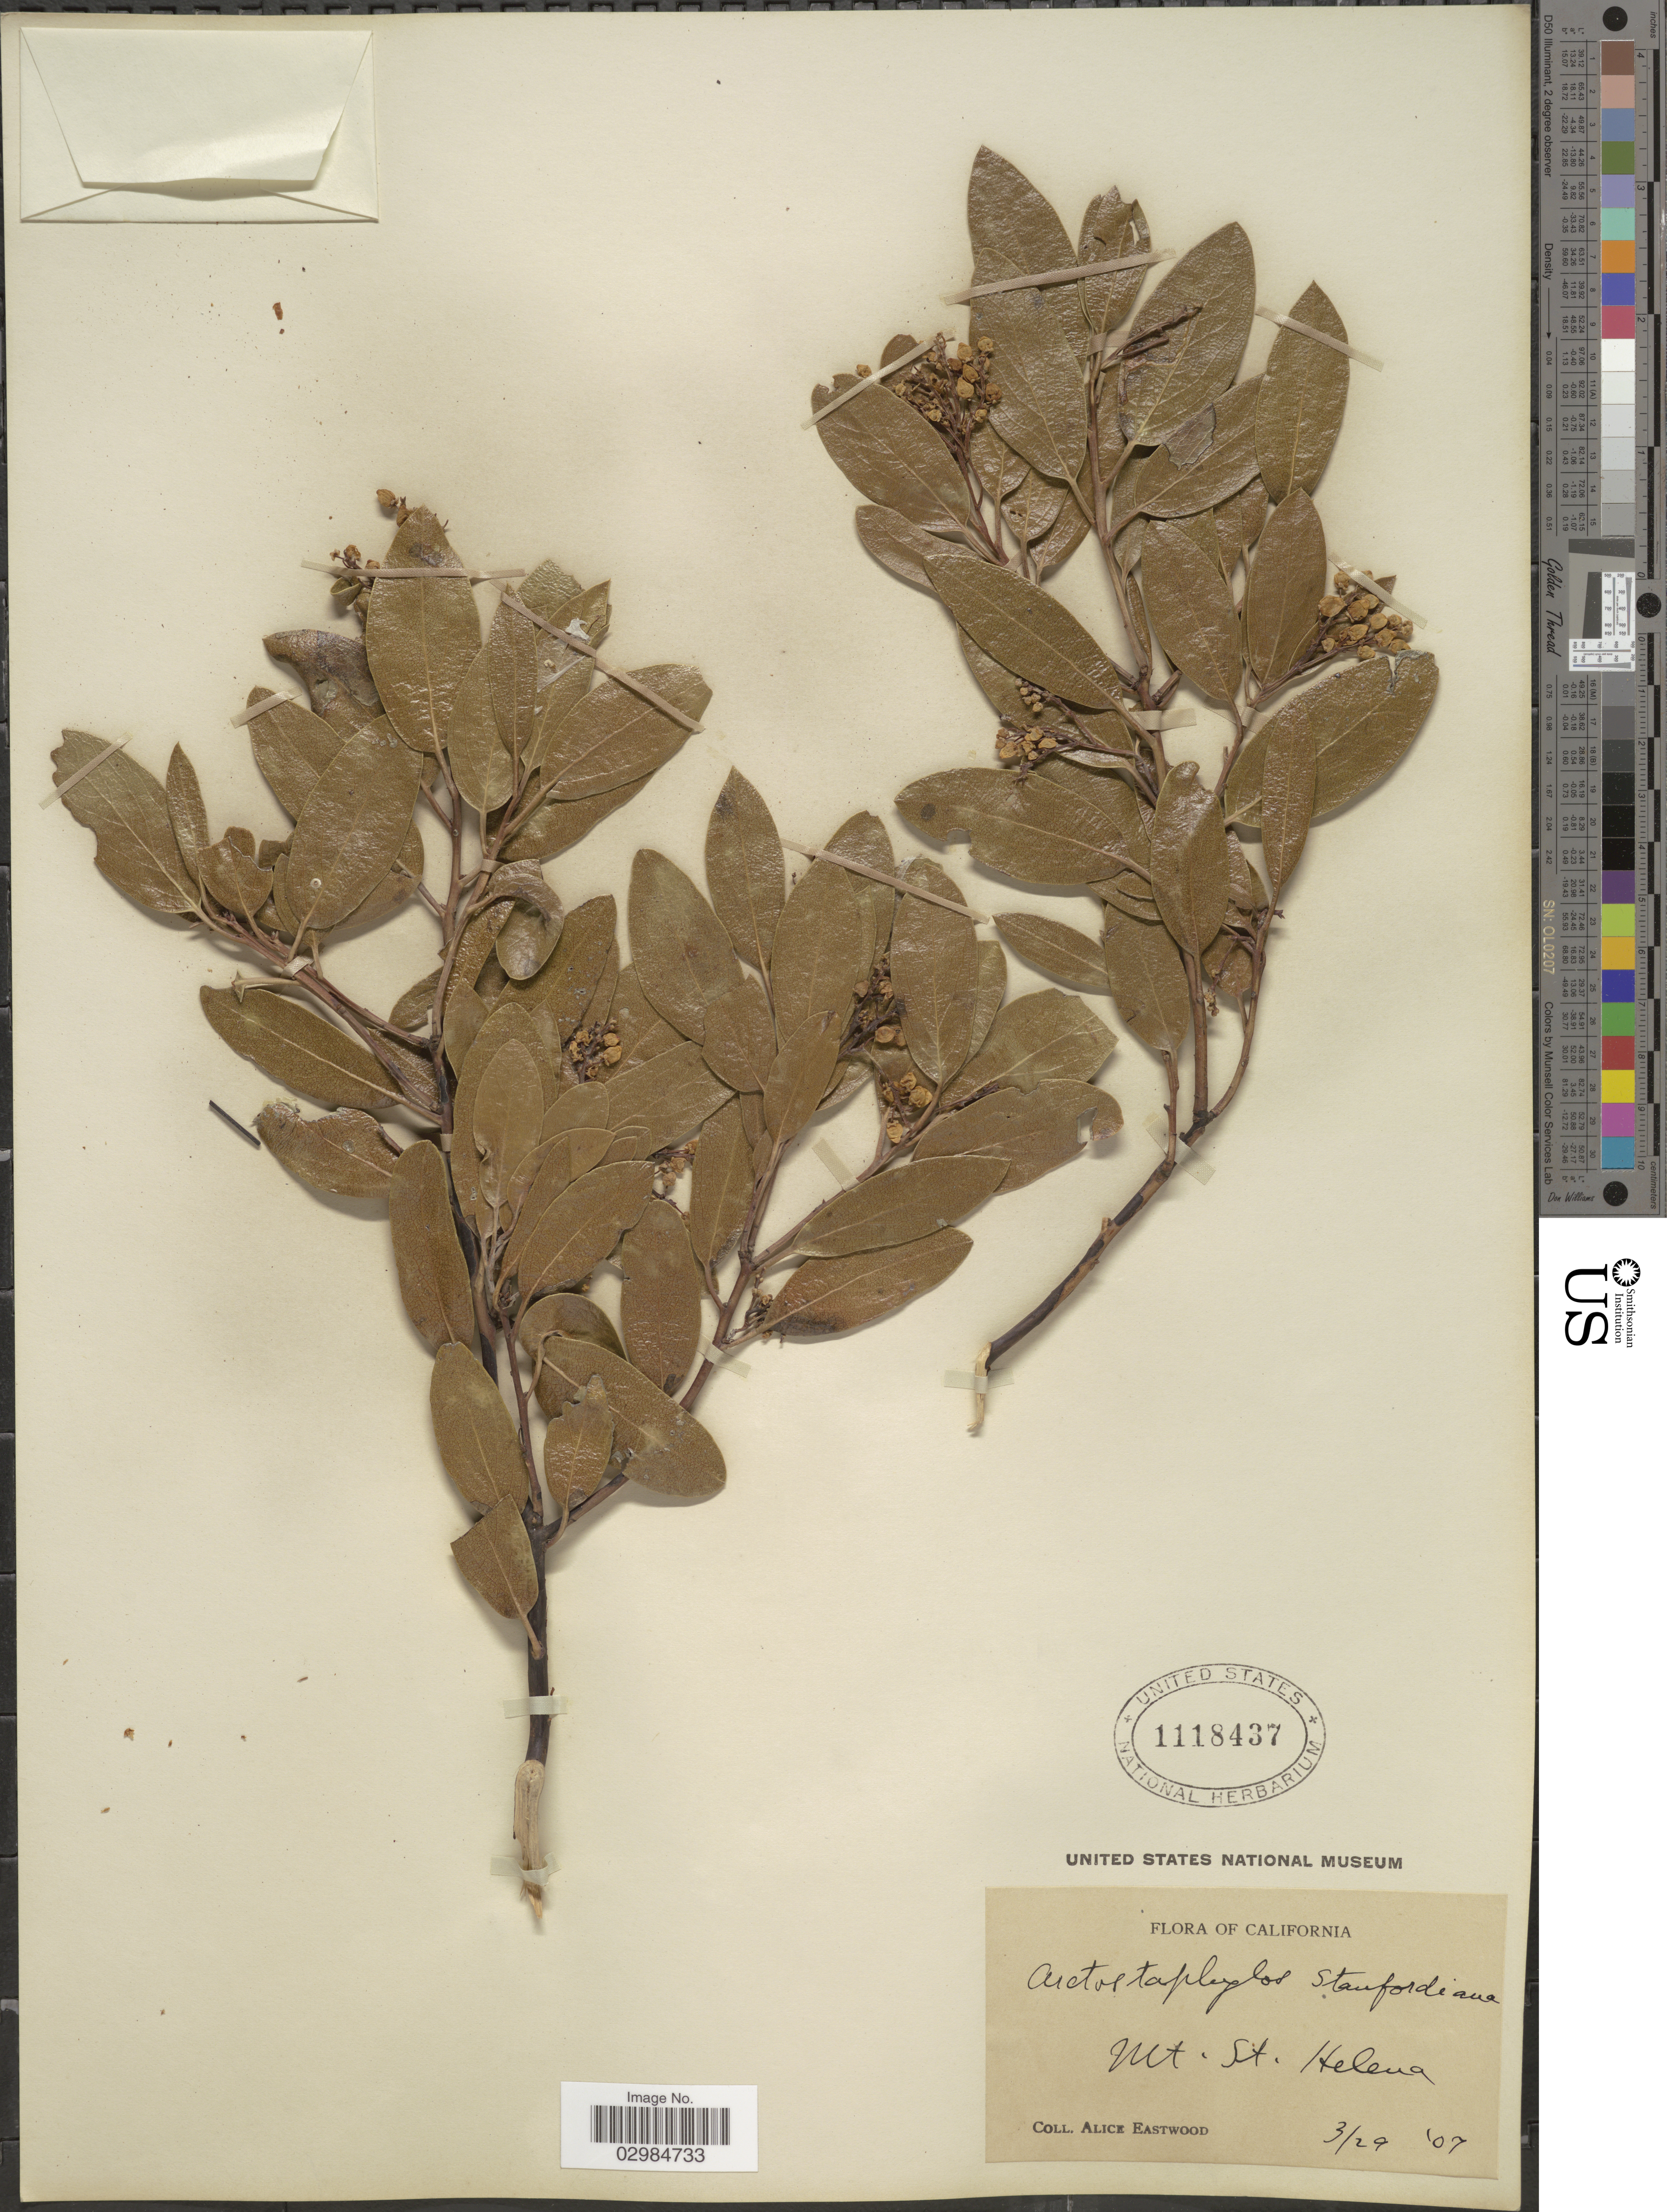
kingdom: Plantae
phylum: Tracheophyta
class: Magnoliopsida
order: Ericales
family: Ericaceae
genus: Arctostaphylos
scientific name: Arctostaphylos stanfordiana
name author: Parry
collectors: A. Eastwood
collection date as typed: Transcribed d/m/y: 29/3/7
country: United States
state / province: California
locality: Mt. St. Helena.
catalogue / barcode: US 1118437